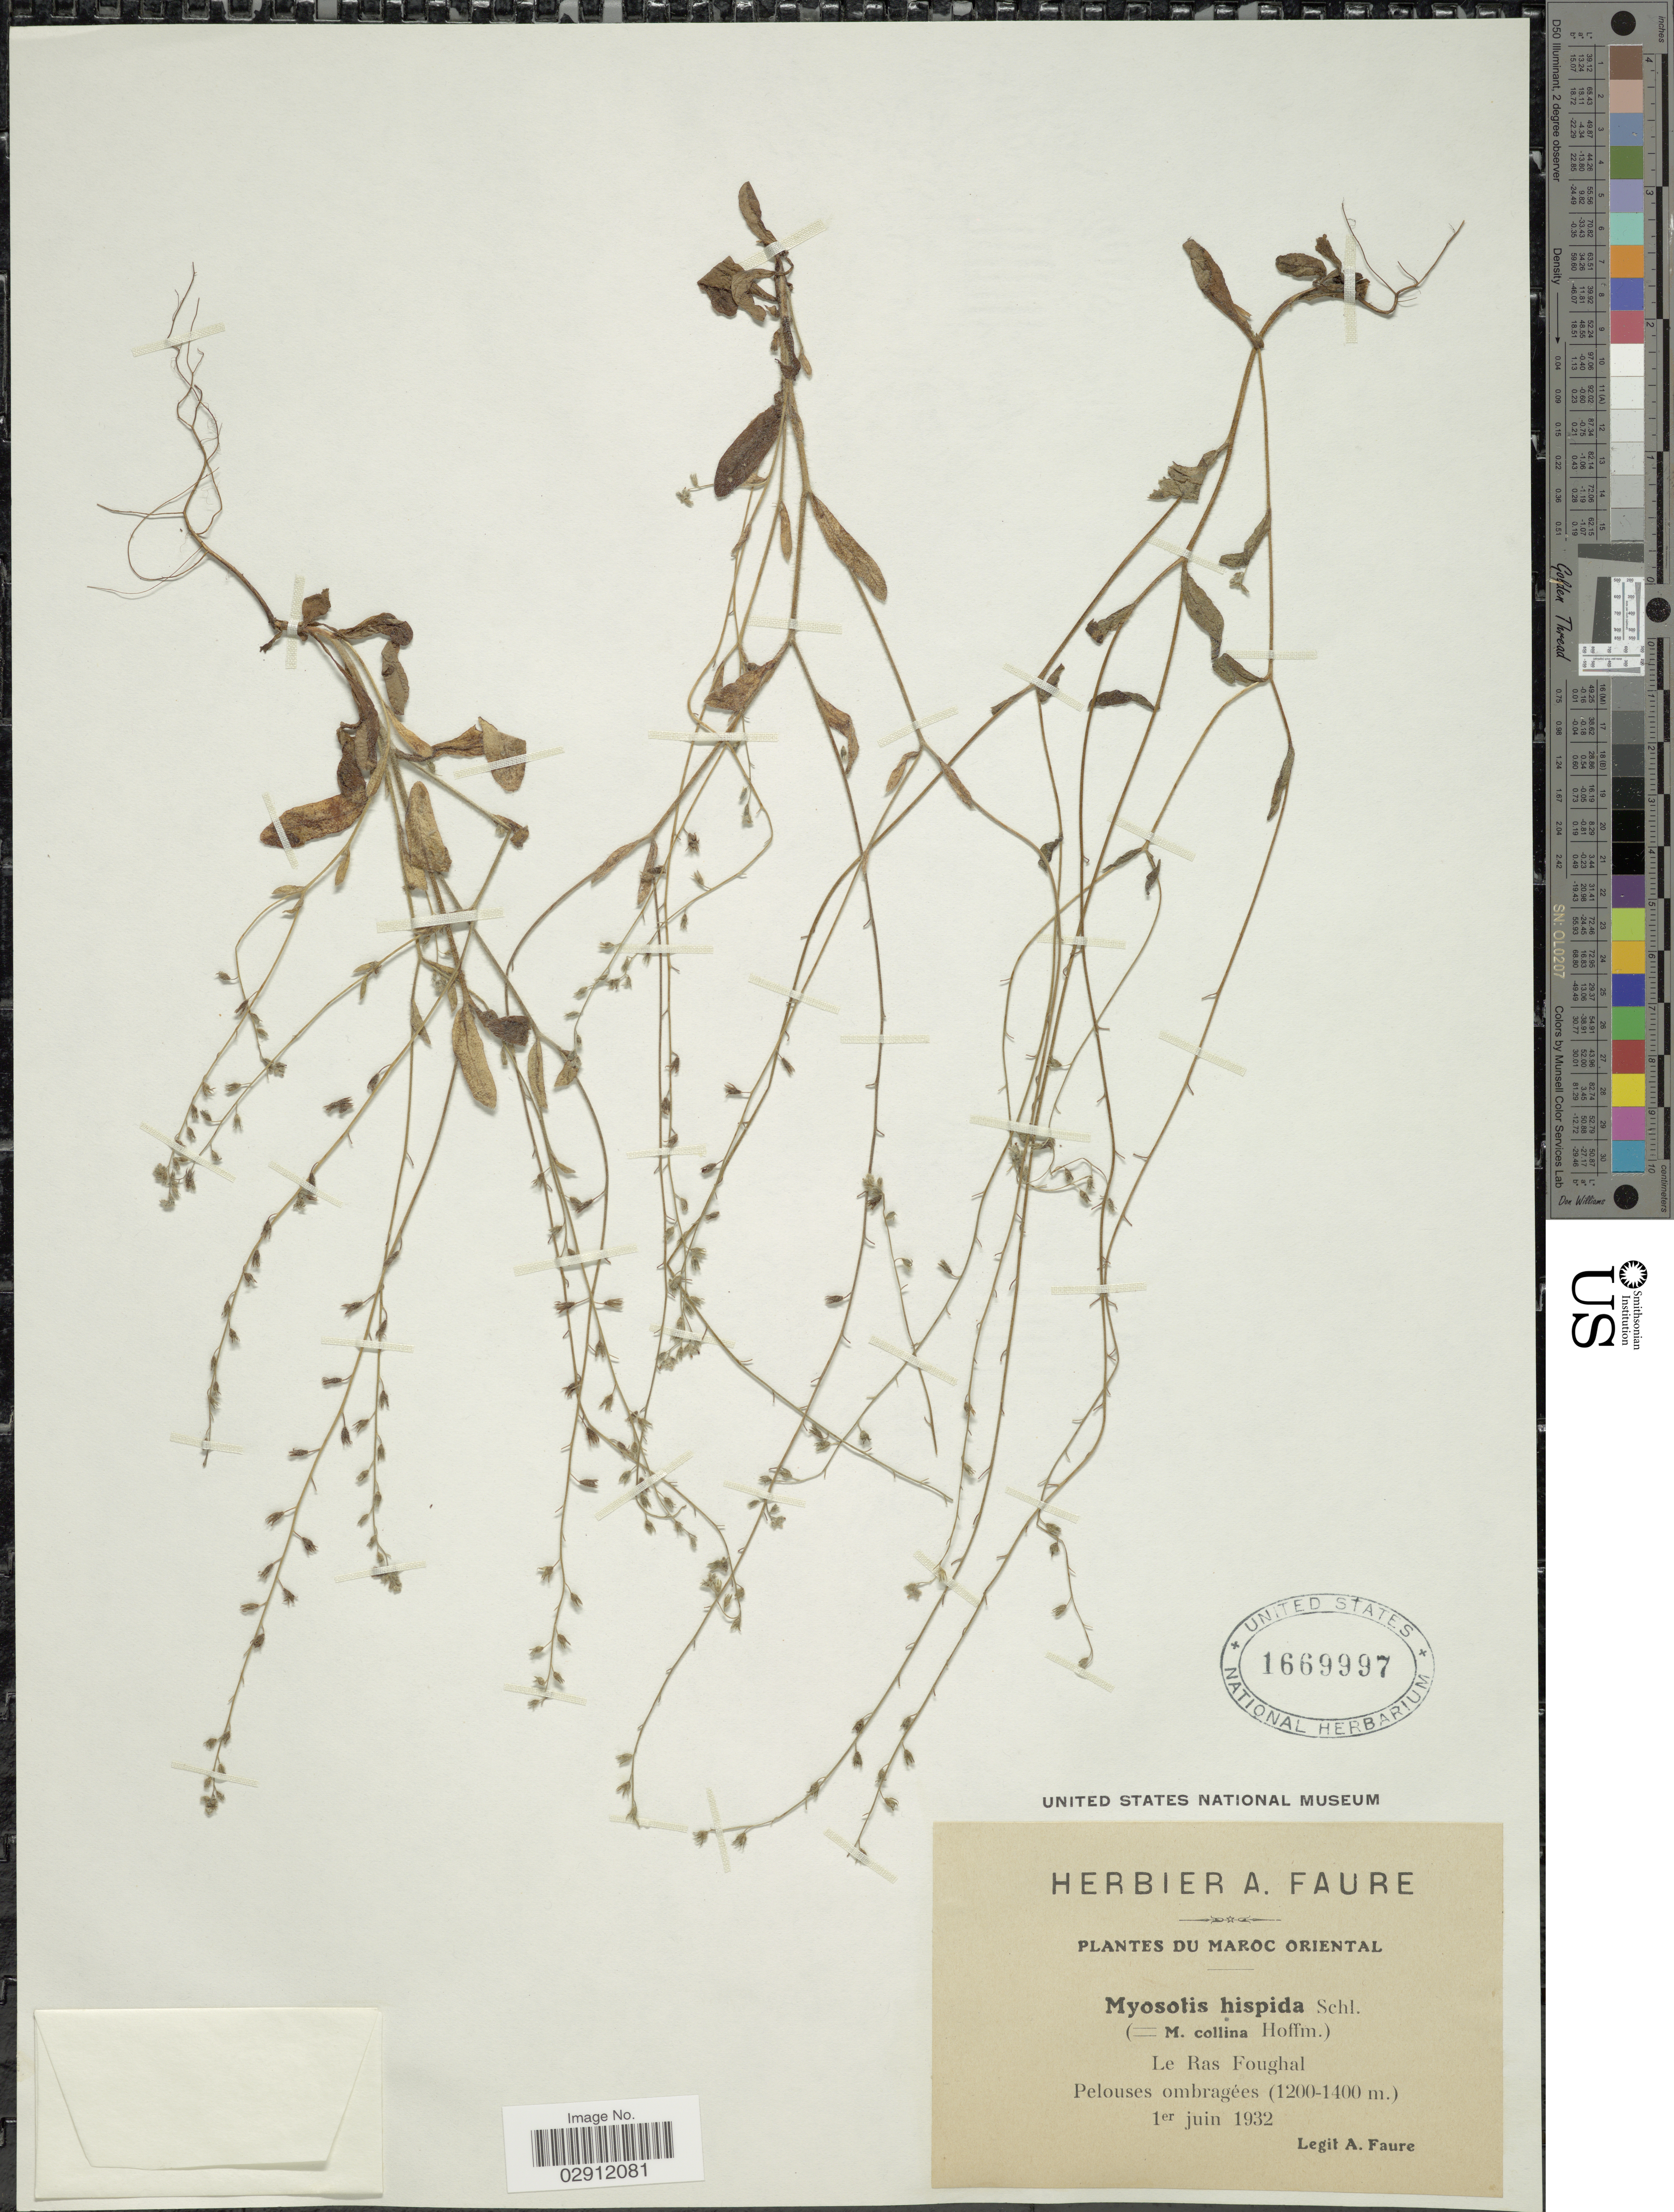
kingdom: Plantae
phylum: Tracheophyta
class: Magnoliopsida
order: Boraginales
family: Boraginaceae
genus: Myosotis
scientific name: Myosotis hispida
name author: Schltdl.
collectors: A. Faure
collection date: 1932-06-01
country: Morocco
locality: Maroc Oriental. Le Ras Foughal.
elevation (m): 1200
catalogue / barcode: US 1669997